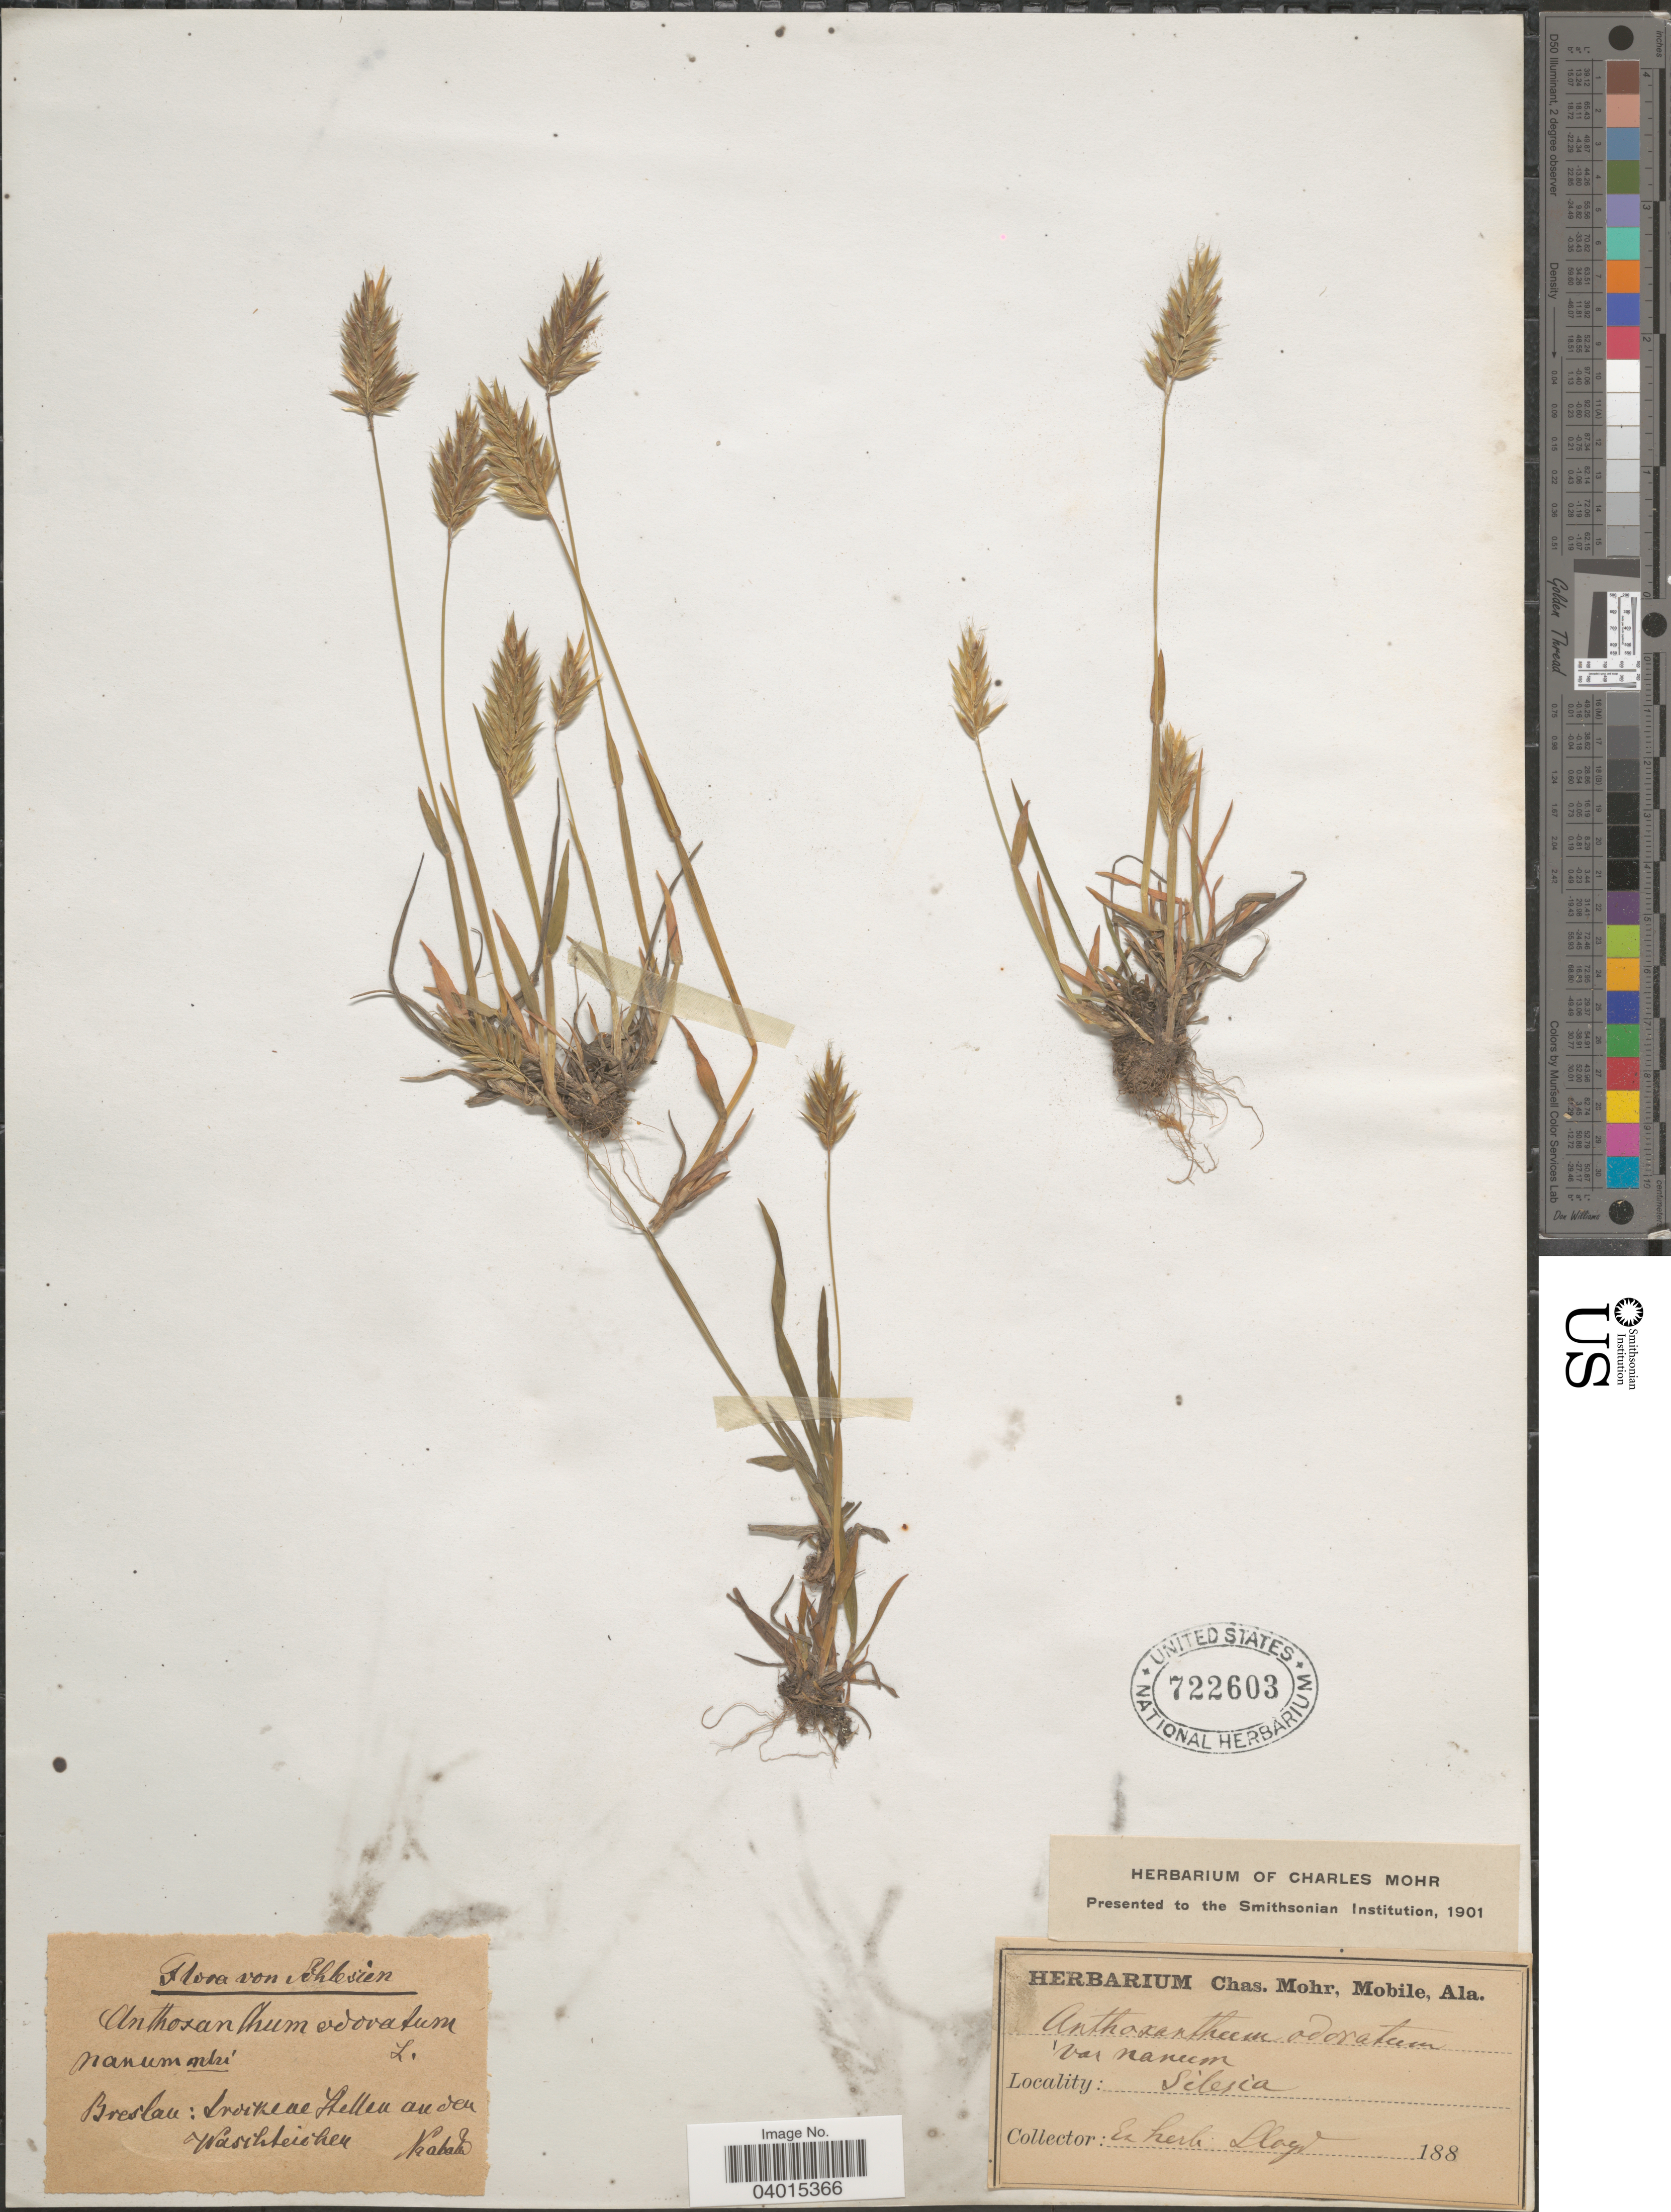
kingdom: Plantae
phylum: Tracheophyta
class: Liliopsida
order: Poales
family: Poaceae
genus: Anthoxanthum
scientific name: Anthoxanthum odoratum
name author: L.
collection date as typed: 188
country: Poland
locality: Silesia. Schlesien. Breslau: Troizene Thellen an den Wasihteichen. [interpreted]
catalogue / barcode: US 722603